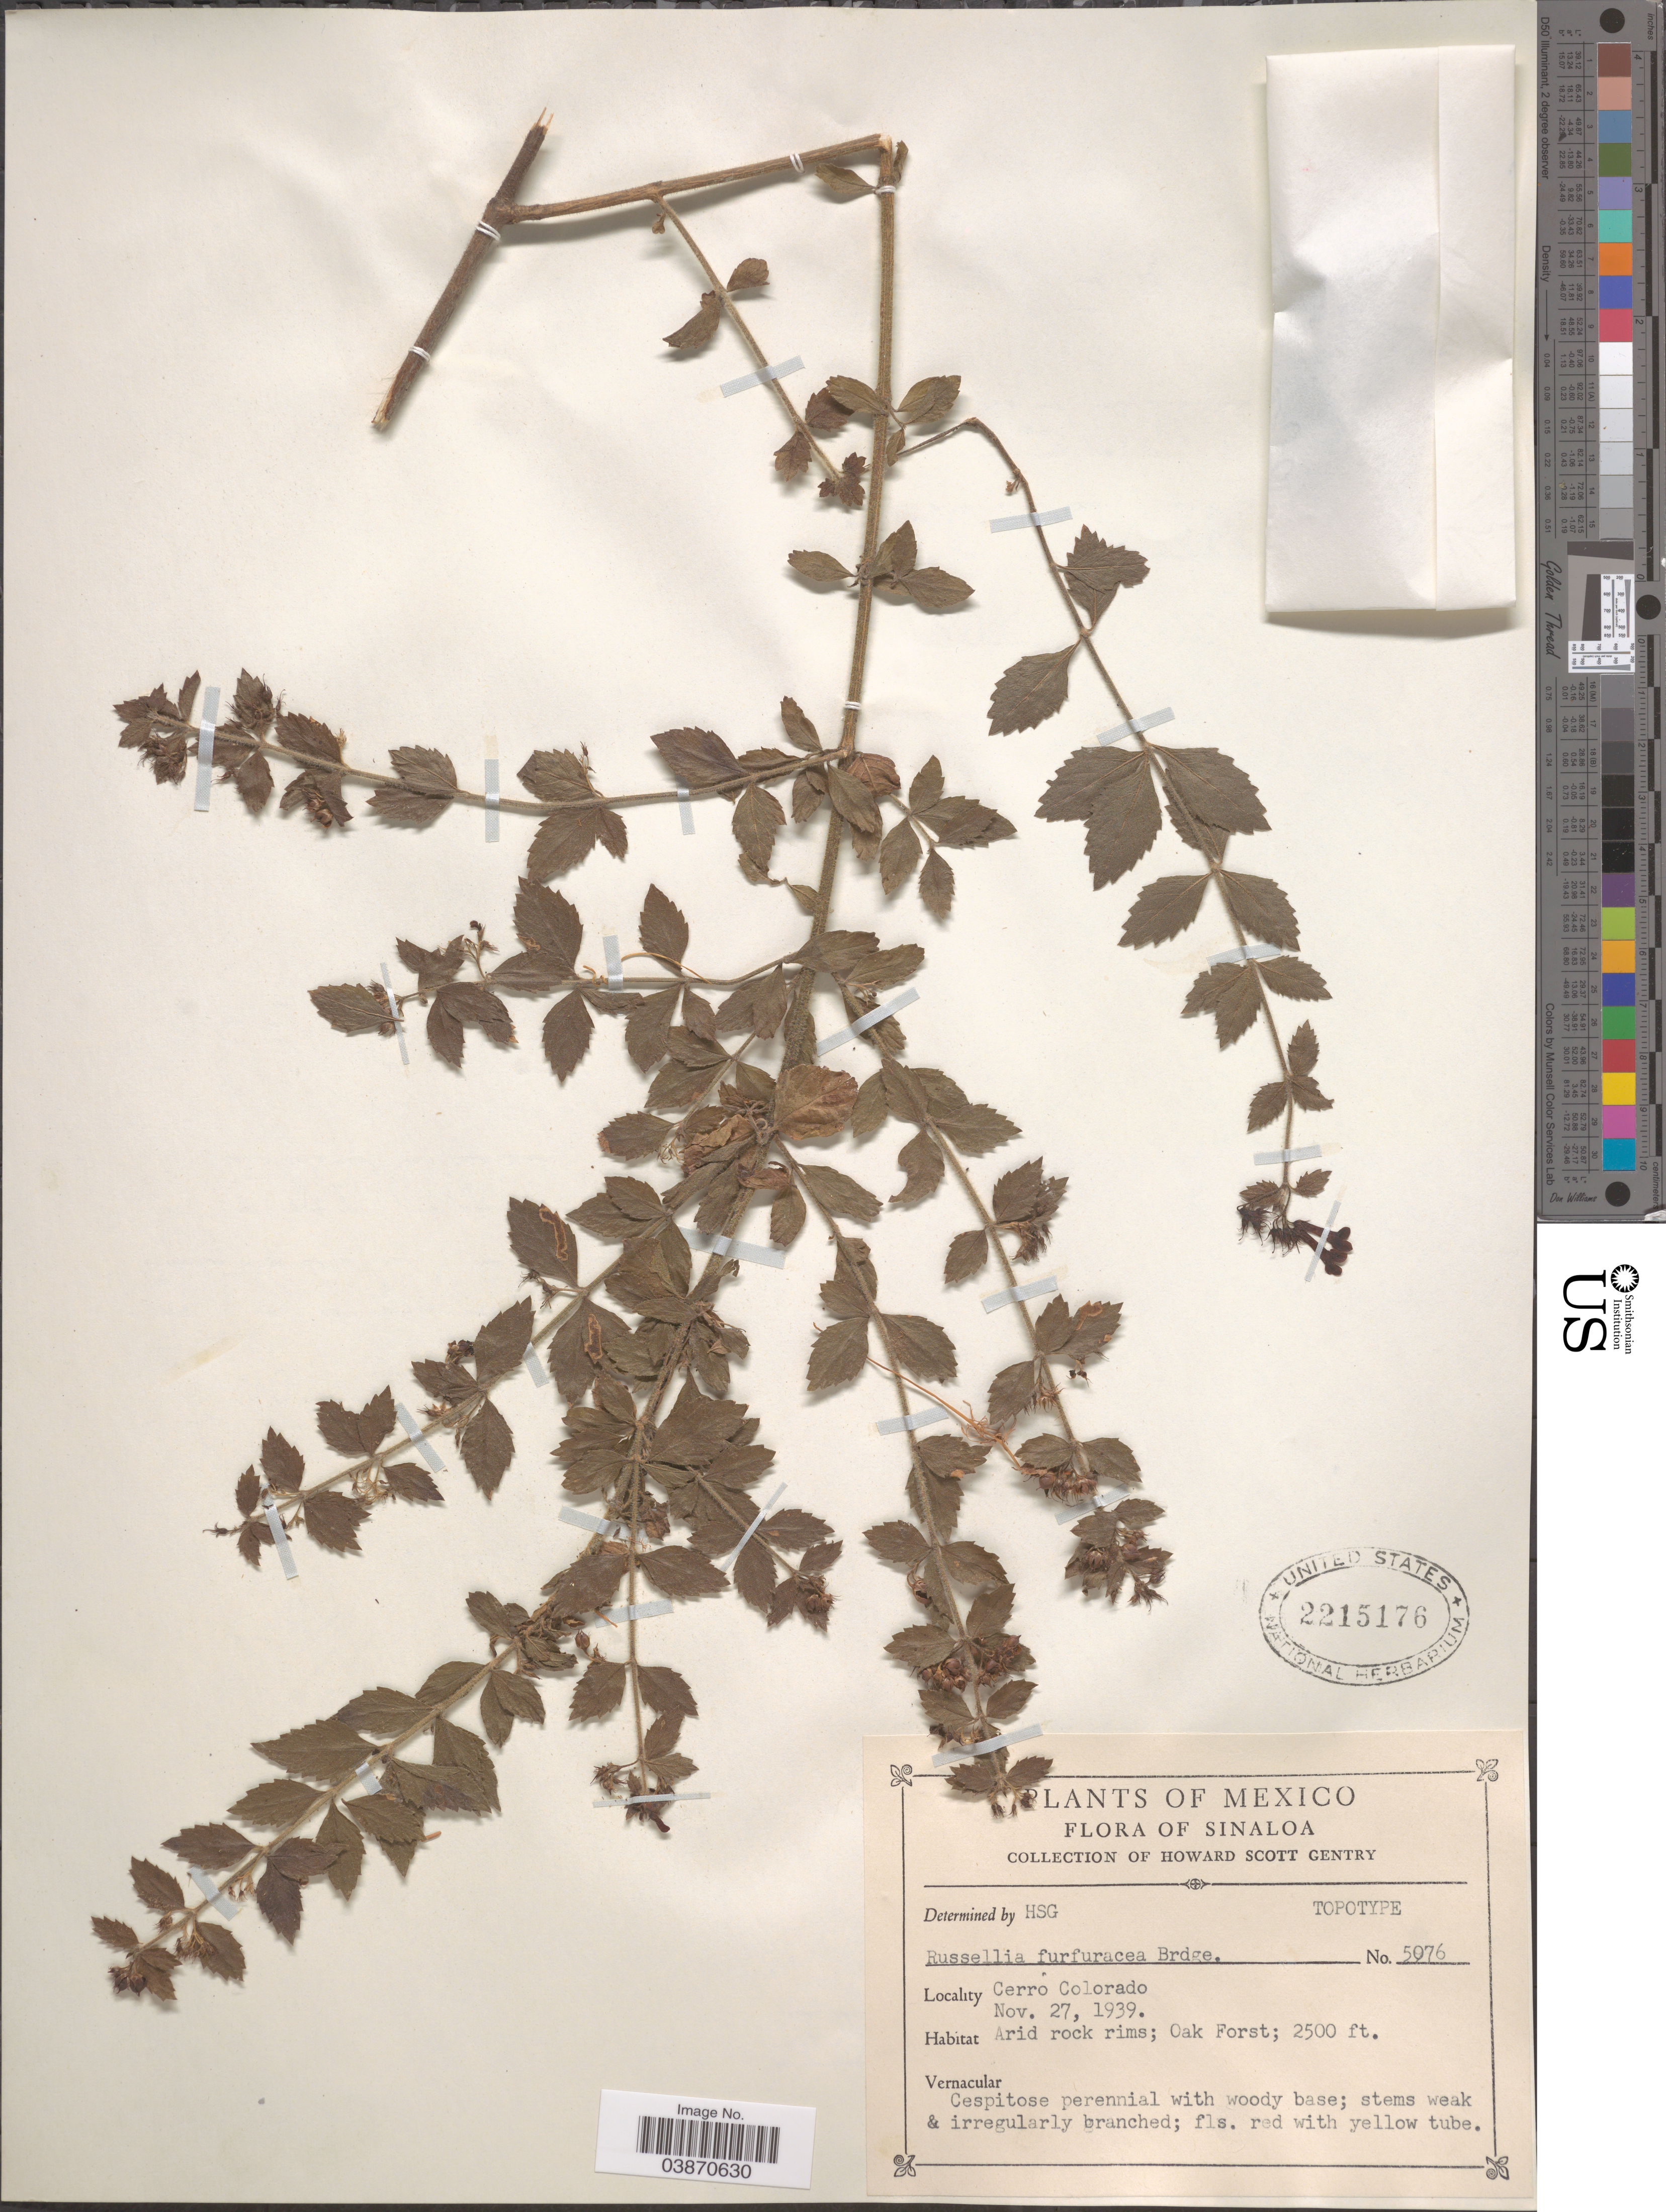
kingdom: Plantae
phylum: Tracheophyta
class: Magnoliopsida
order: Lamiales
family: Plantaginaceae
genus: Russelia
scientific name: Russelia furfuracea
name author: Brandegee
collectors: H. S. Gentry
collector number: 5076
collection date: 1939-11-27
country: Mexico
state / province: Sinaloa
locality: Cerro Colorado.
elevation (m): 762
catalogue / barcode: US 2215176